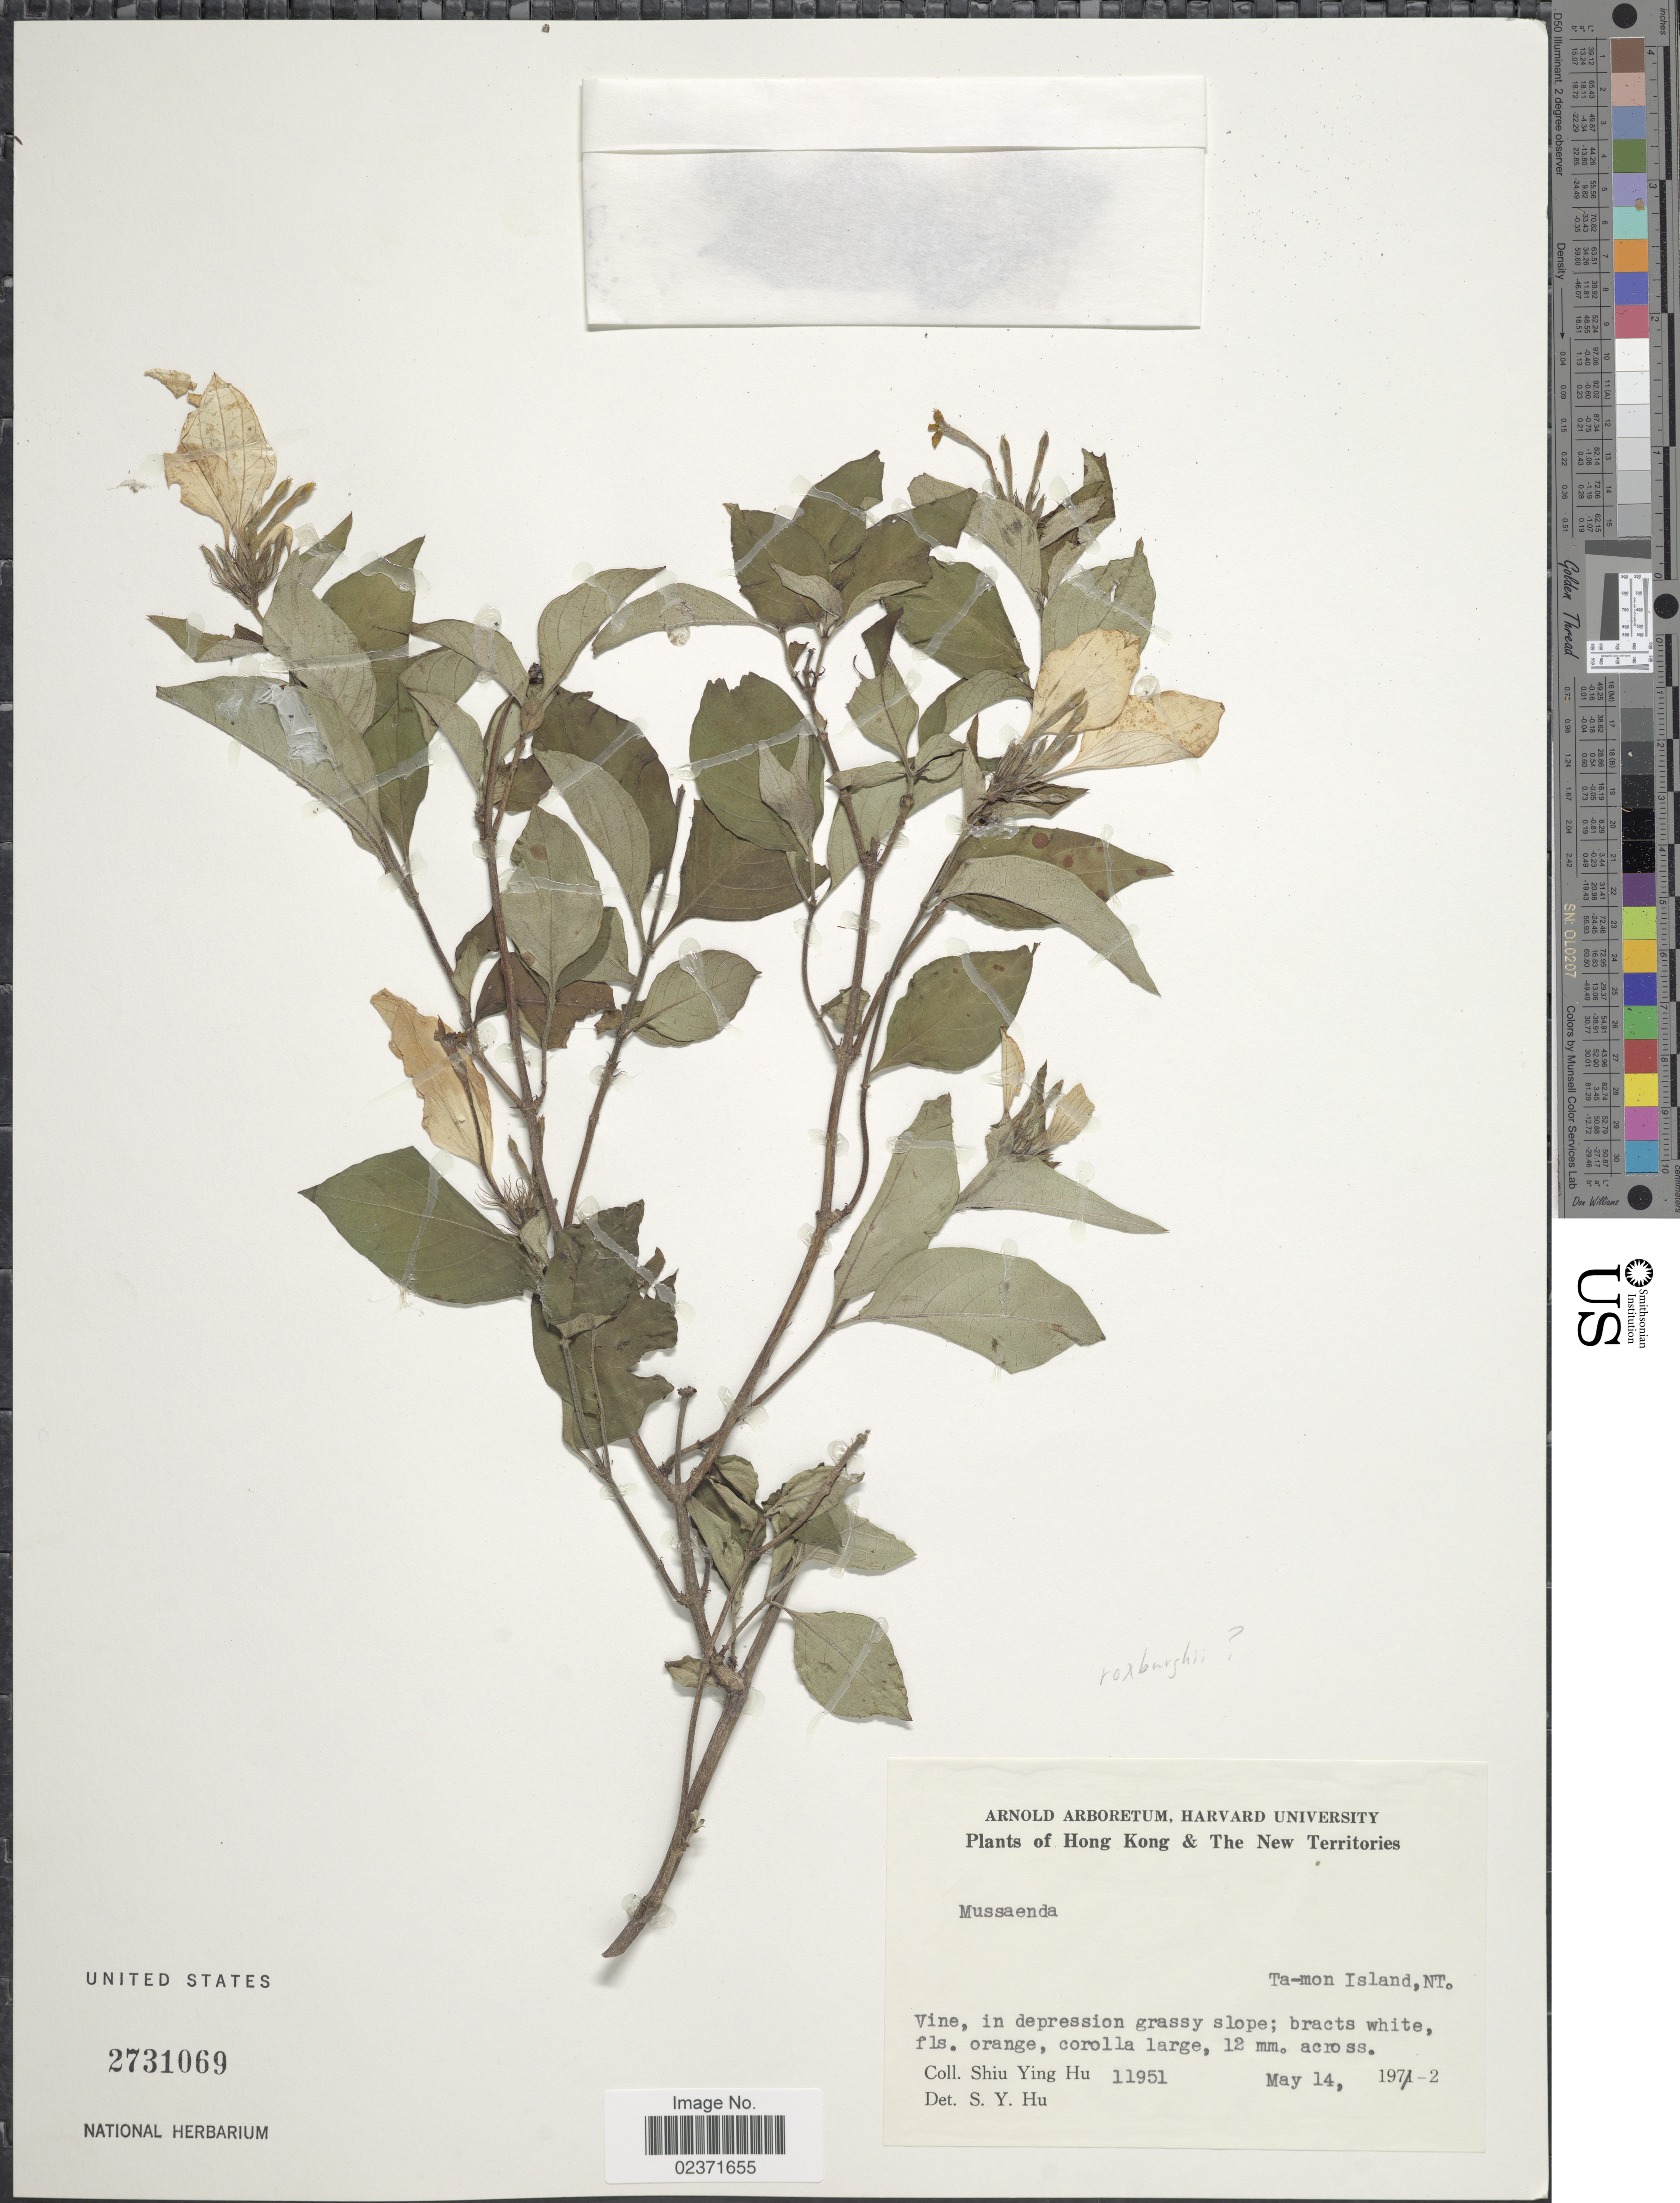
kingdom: Plantae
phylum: Tracheophyta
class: Magnoliopsida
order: Gentianales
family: Rubiaceae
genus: Mussaenda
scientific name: Mussaenda sp.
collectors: S. Y. Hu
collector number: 11951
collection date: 1972-05-14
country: China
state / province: Hong Kong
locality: Hong Kong & The New Territorires. Ta-Mon Island, N.T.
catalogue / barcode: US 2731069